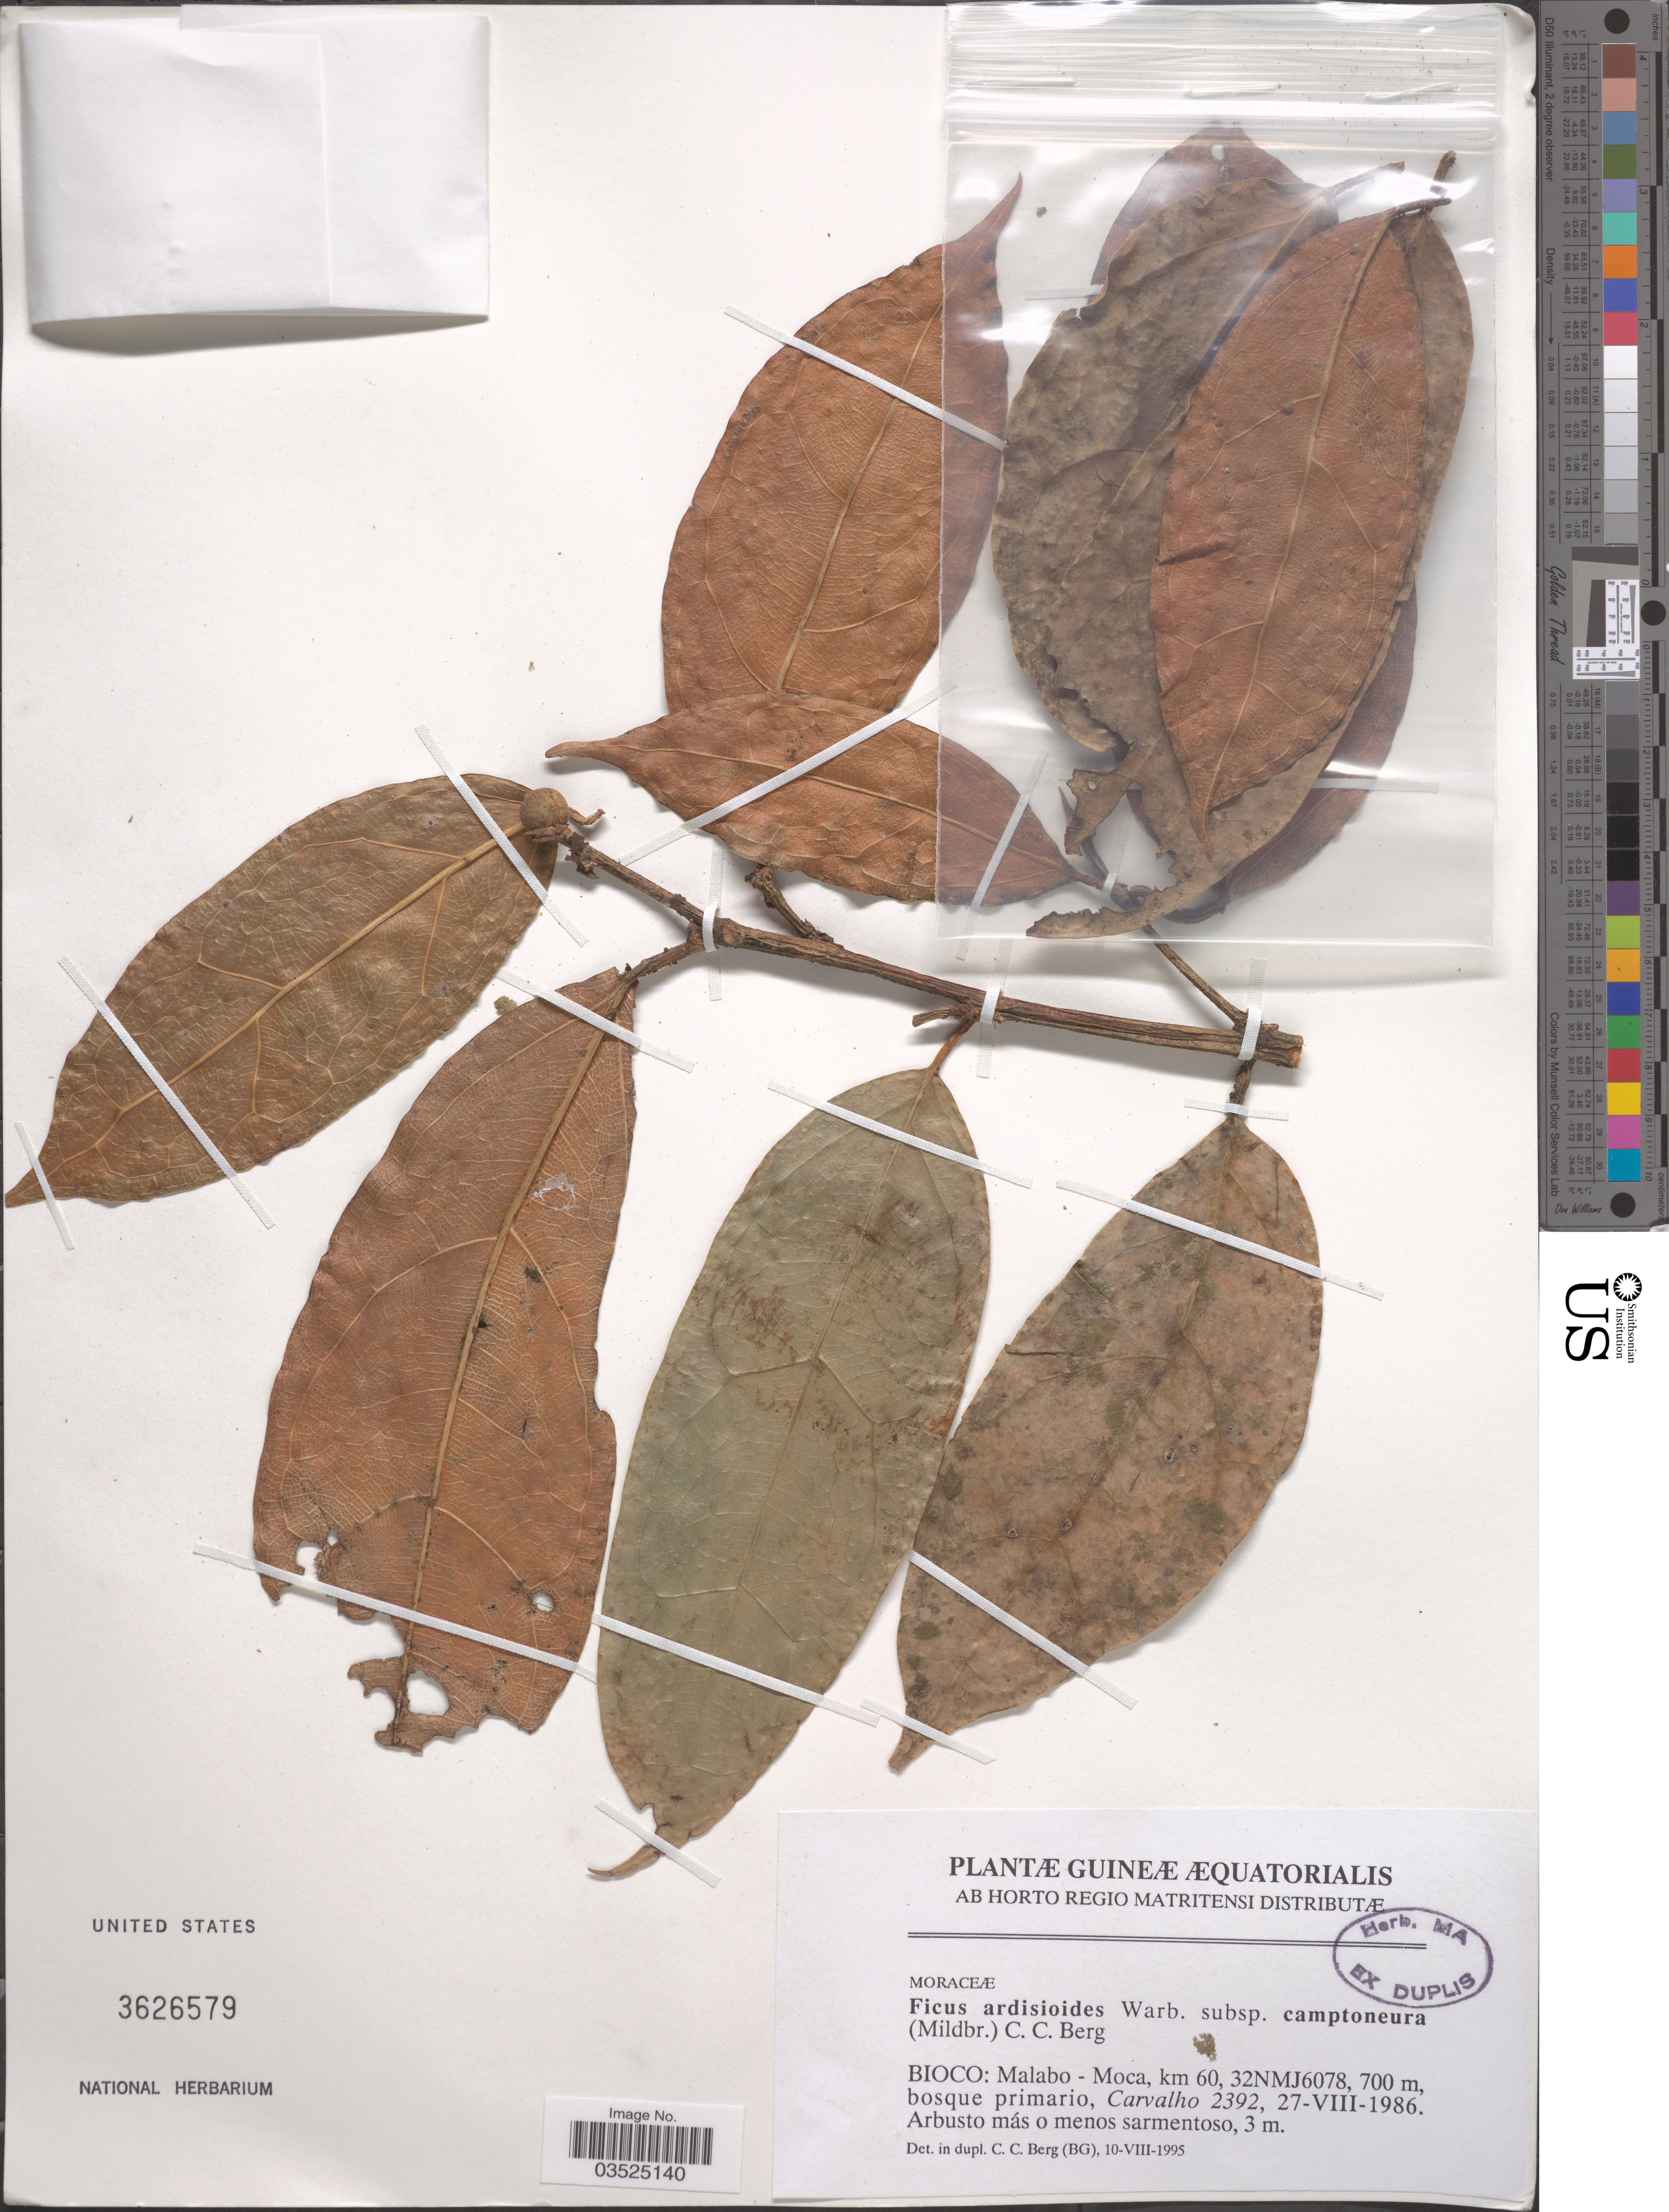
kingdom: Plantae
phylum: Tracheophyta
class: Magnoliopsida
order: Rosales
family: Moraceae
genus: Ficus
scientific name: Ficus ardisioides subsp. camptoneura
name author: (Mildbr.) C.C. Berg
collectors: Carvalho, --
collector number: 2392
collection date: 1986-08-27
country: Equatorial Guinea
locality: Guineae Aequatorialis. Bioco: Malabo - Moca, km 60, 32NMJ6078.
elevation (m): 700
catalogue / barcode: US 3626579